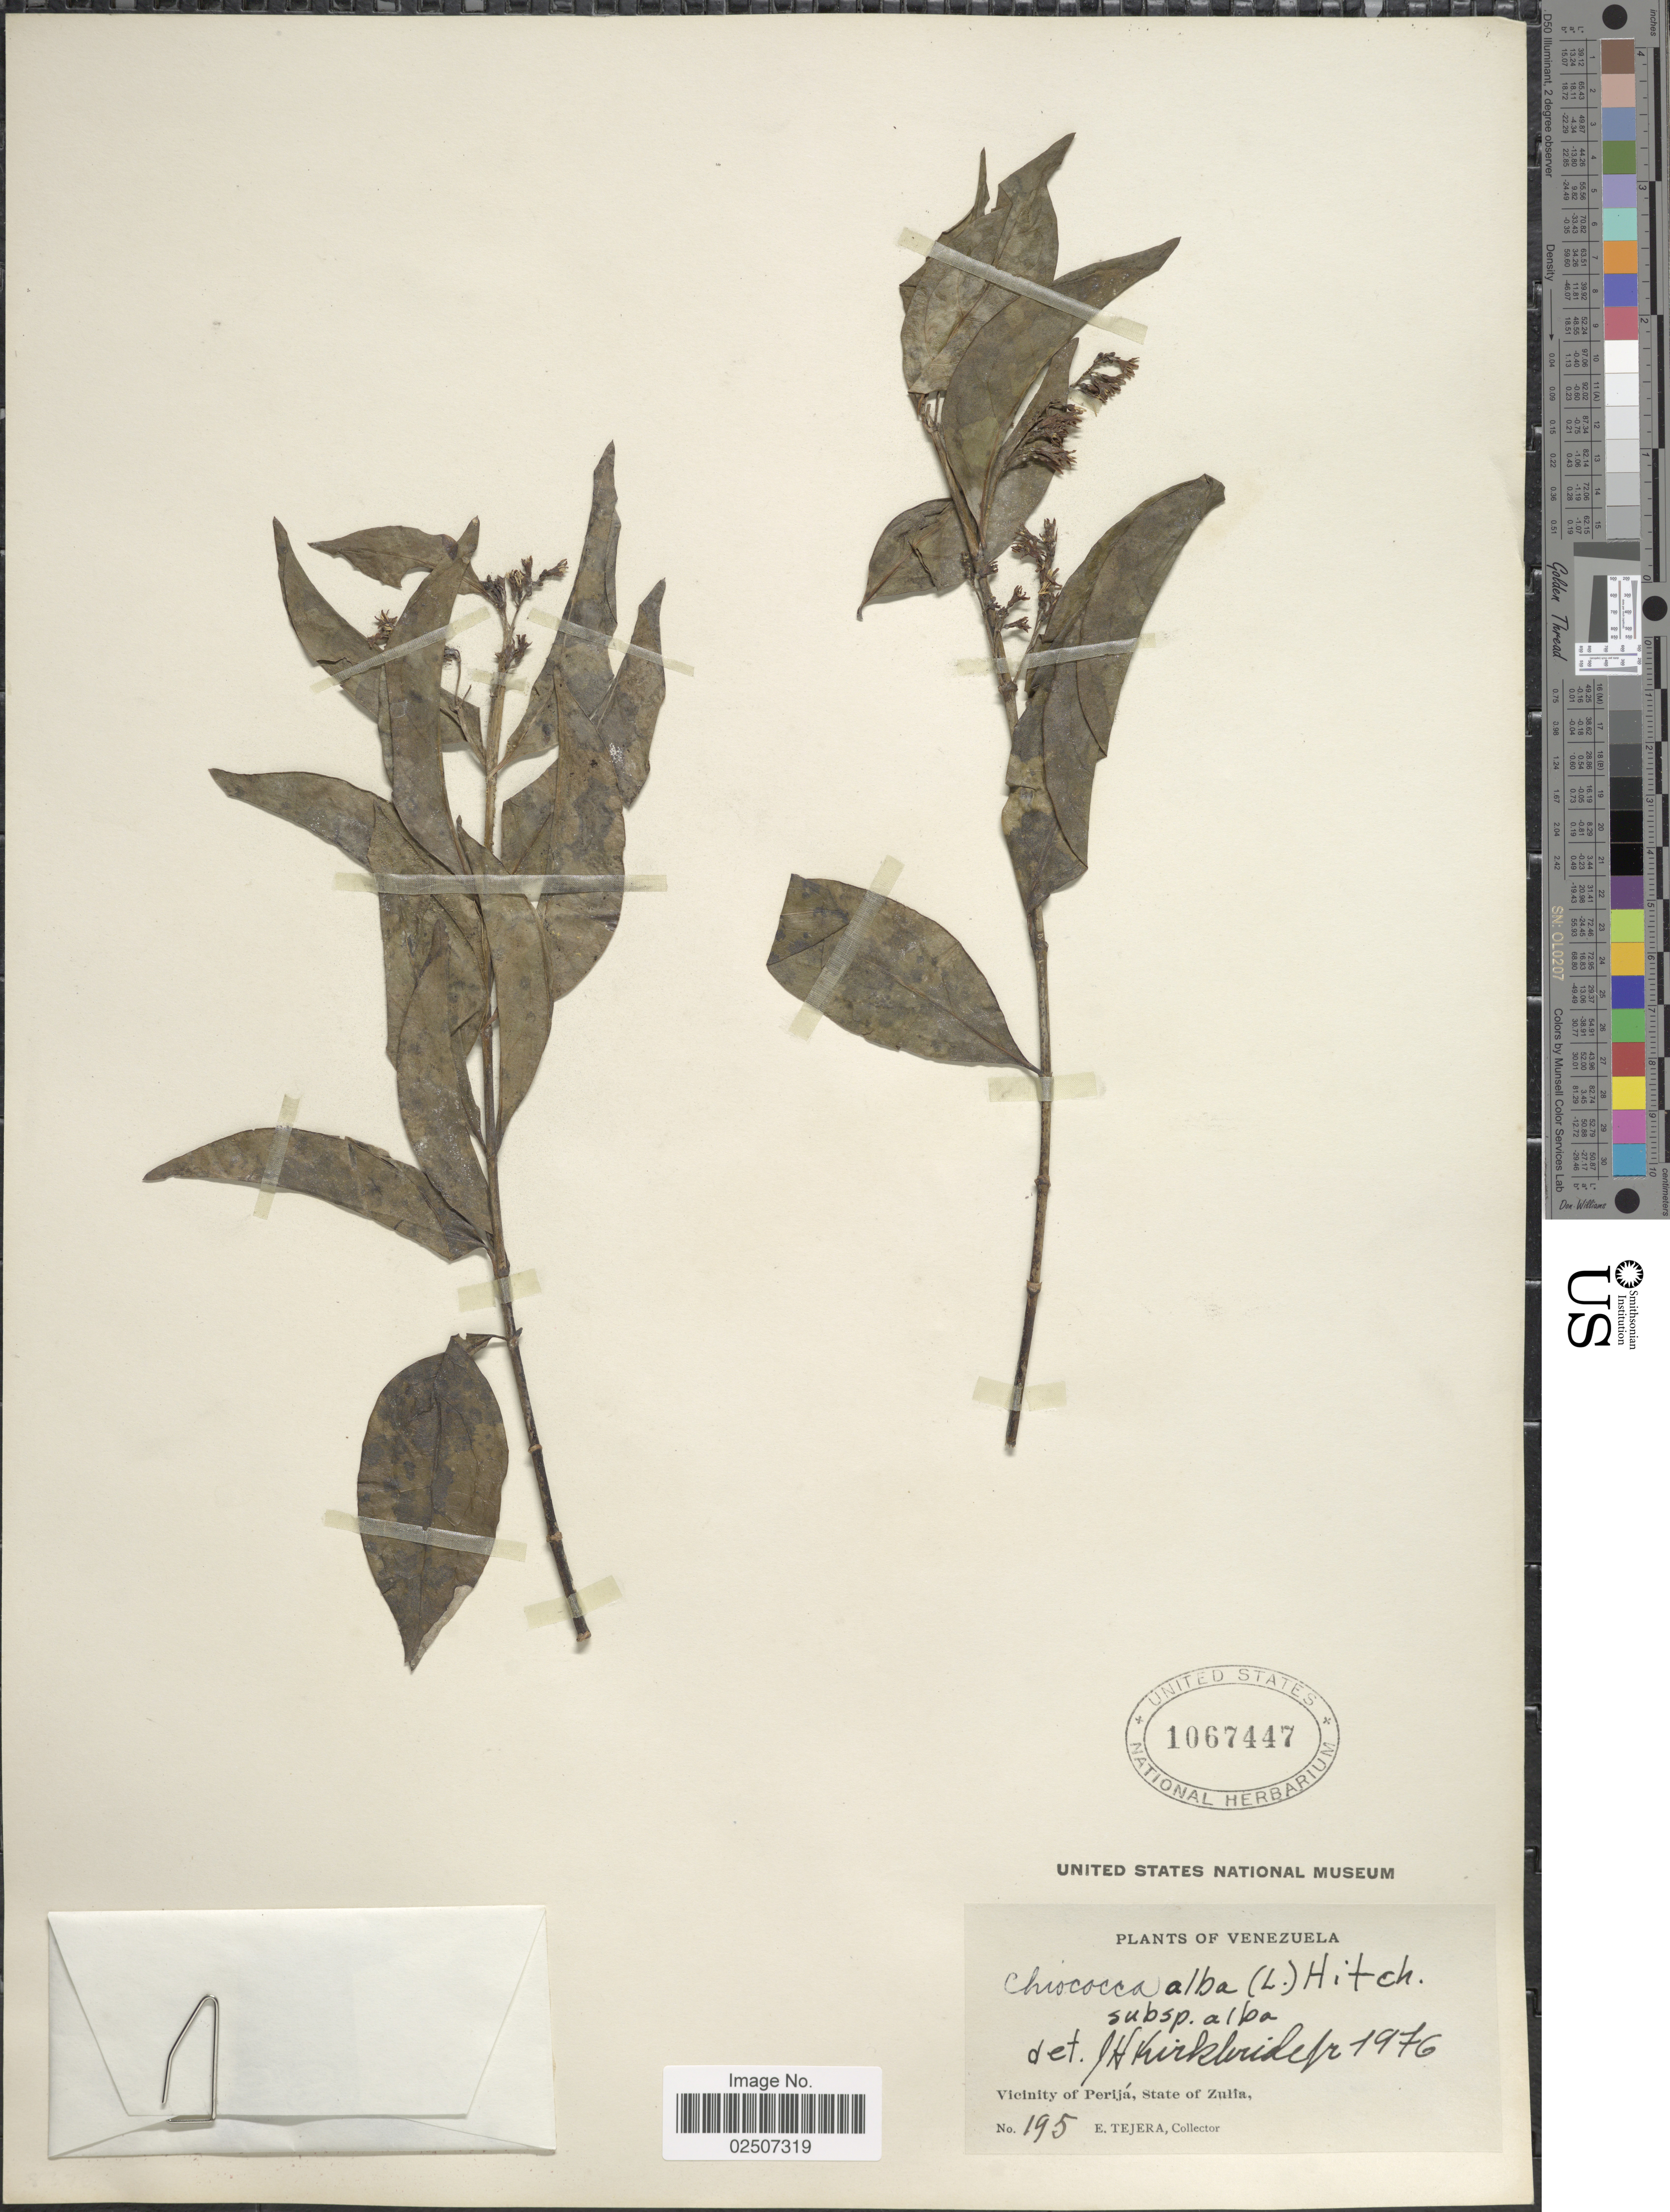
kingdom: Plantae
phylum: Tracheophyta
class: Magnoliopsida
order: Gentianales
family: Rubiaceae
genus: Chiococca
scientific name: Chiococca alba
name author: (L.) Hitchc.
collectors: E. Tejera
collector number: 195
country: Venezuela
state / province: Zulia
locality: Vicinity of Perijá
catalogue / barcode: US 1067447